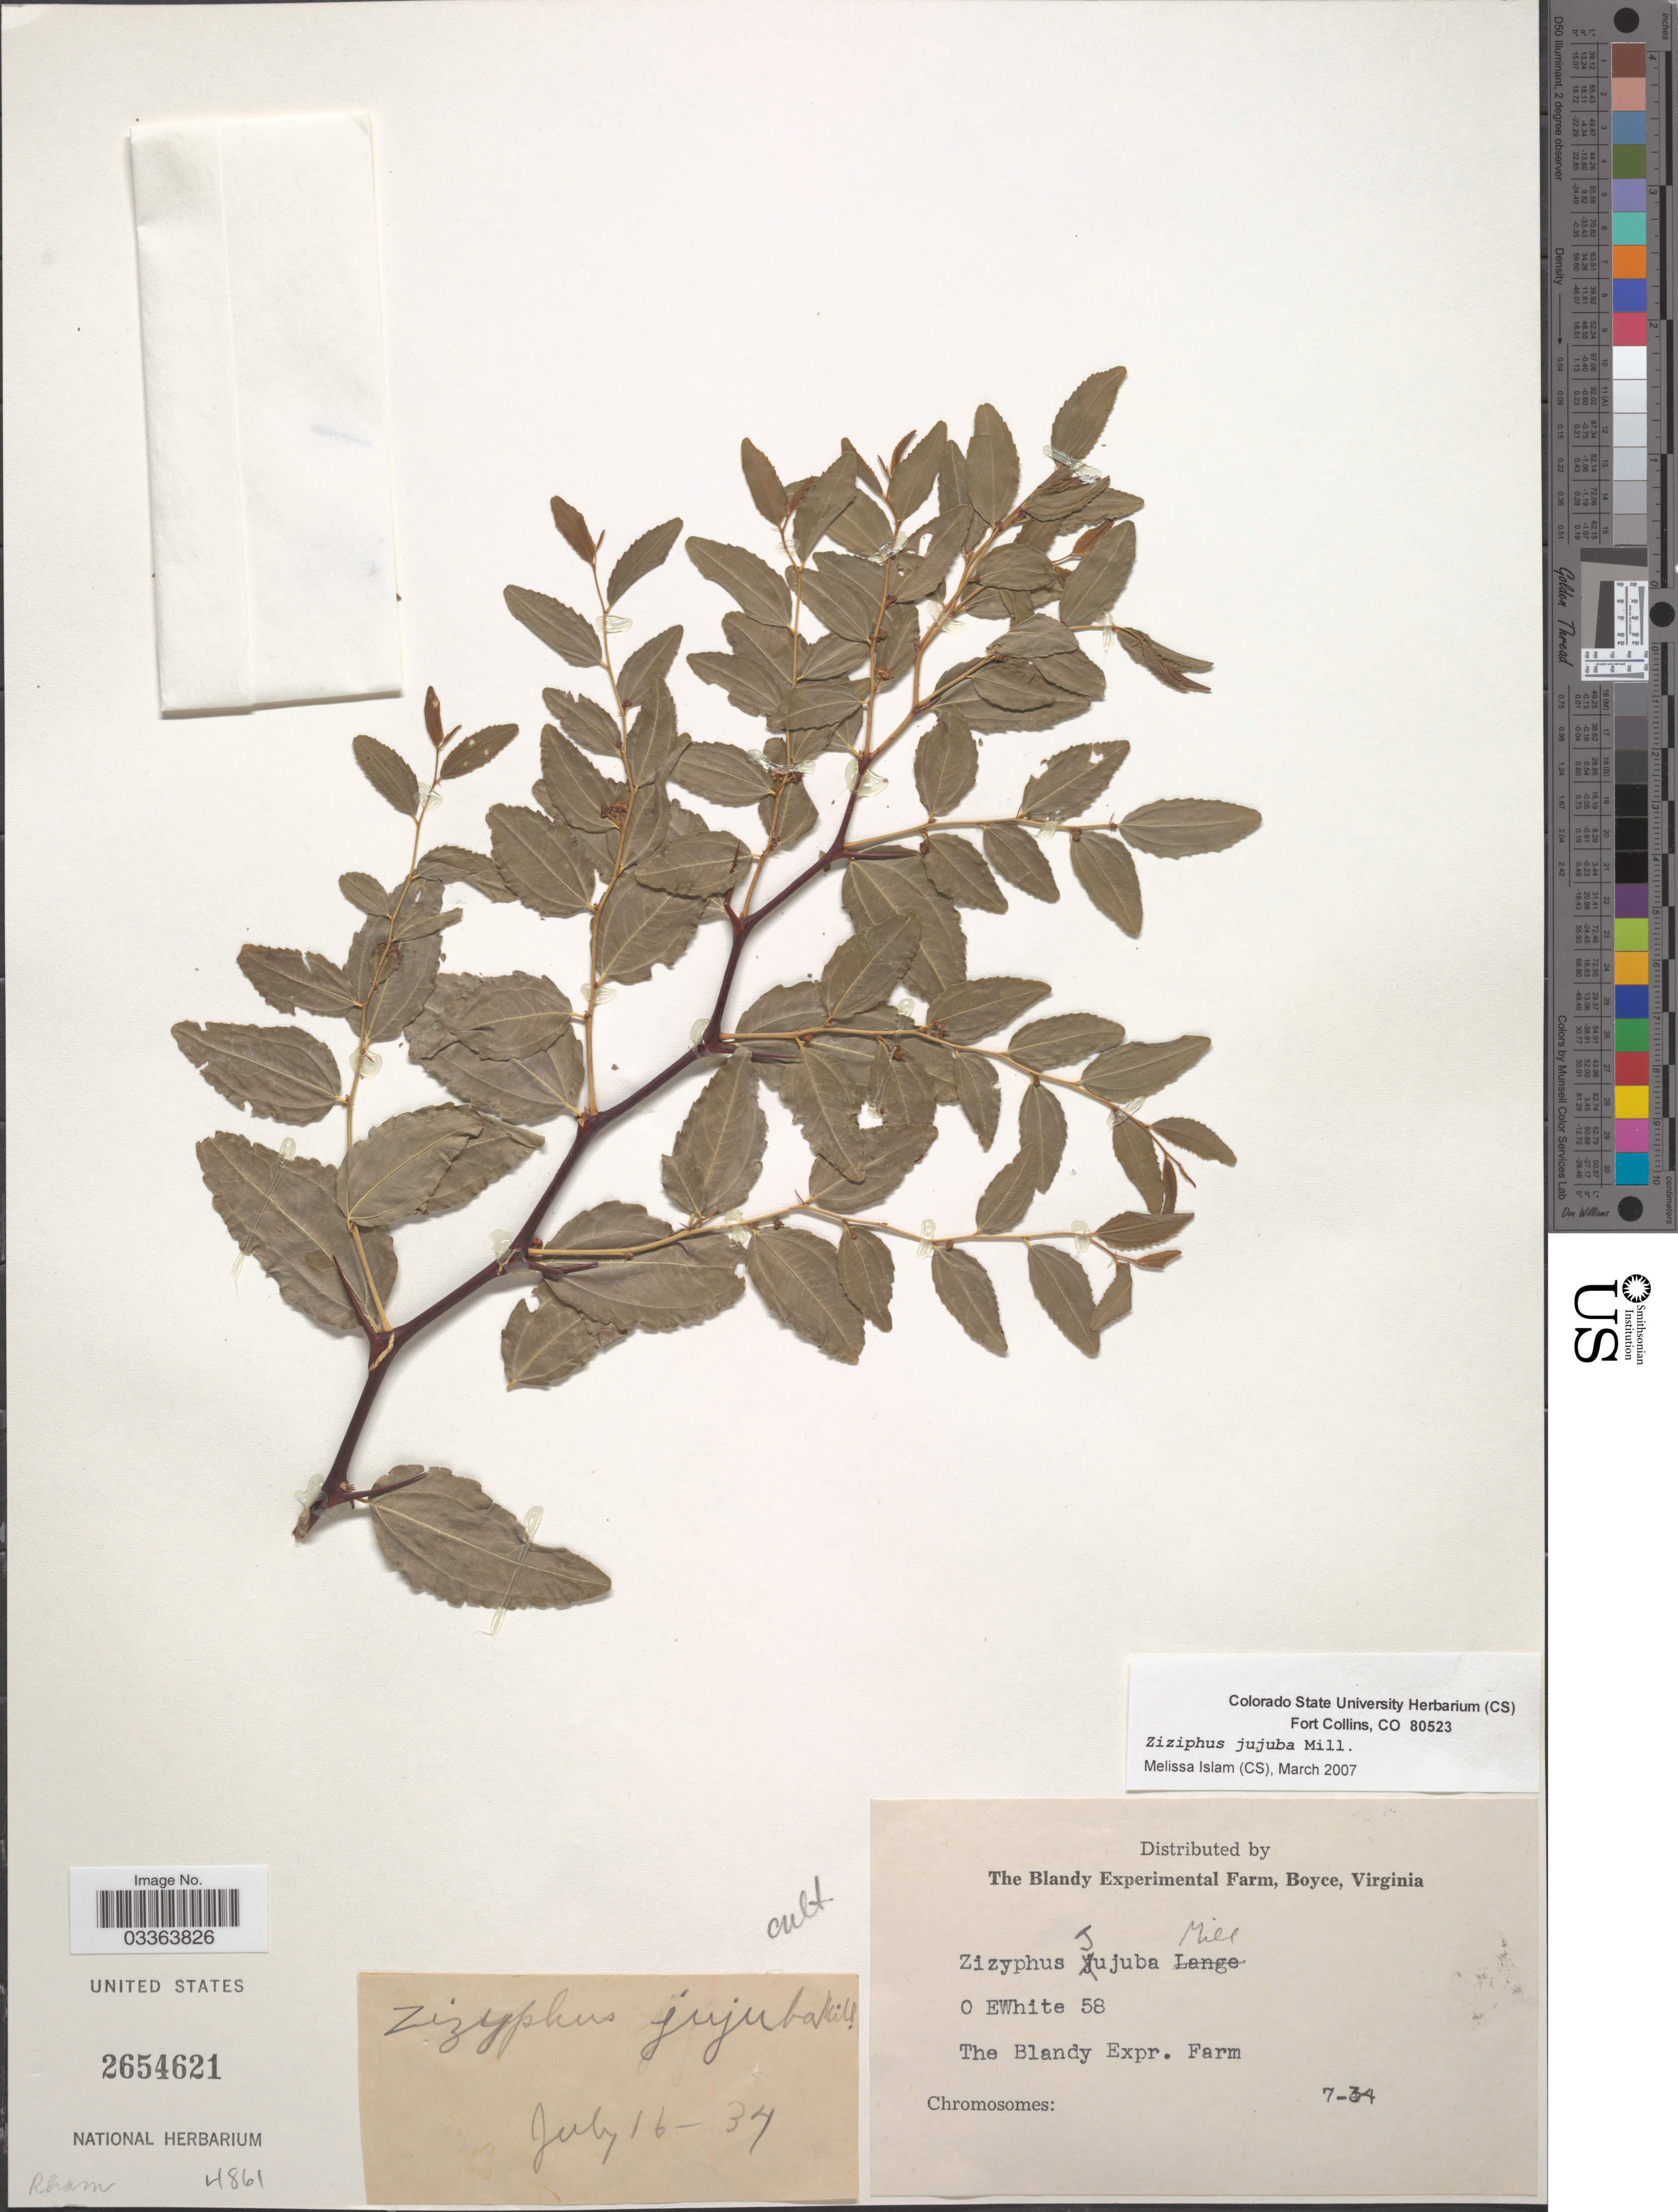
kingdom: Plantae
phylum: Tracheophyta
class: Magnoliopsida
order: Rosales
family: Rhamnaceae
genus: Ziziphus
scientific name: Ziziphus jujuba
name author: Mill.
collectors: O. E. White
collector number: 58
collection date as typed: Transcribed d/m/y: 16/7/34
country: United States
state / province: Virginia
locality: The Blandy Expr. Farm.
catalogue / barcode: US 2654621